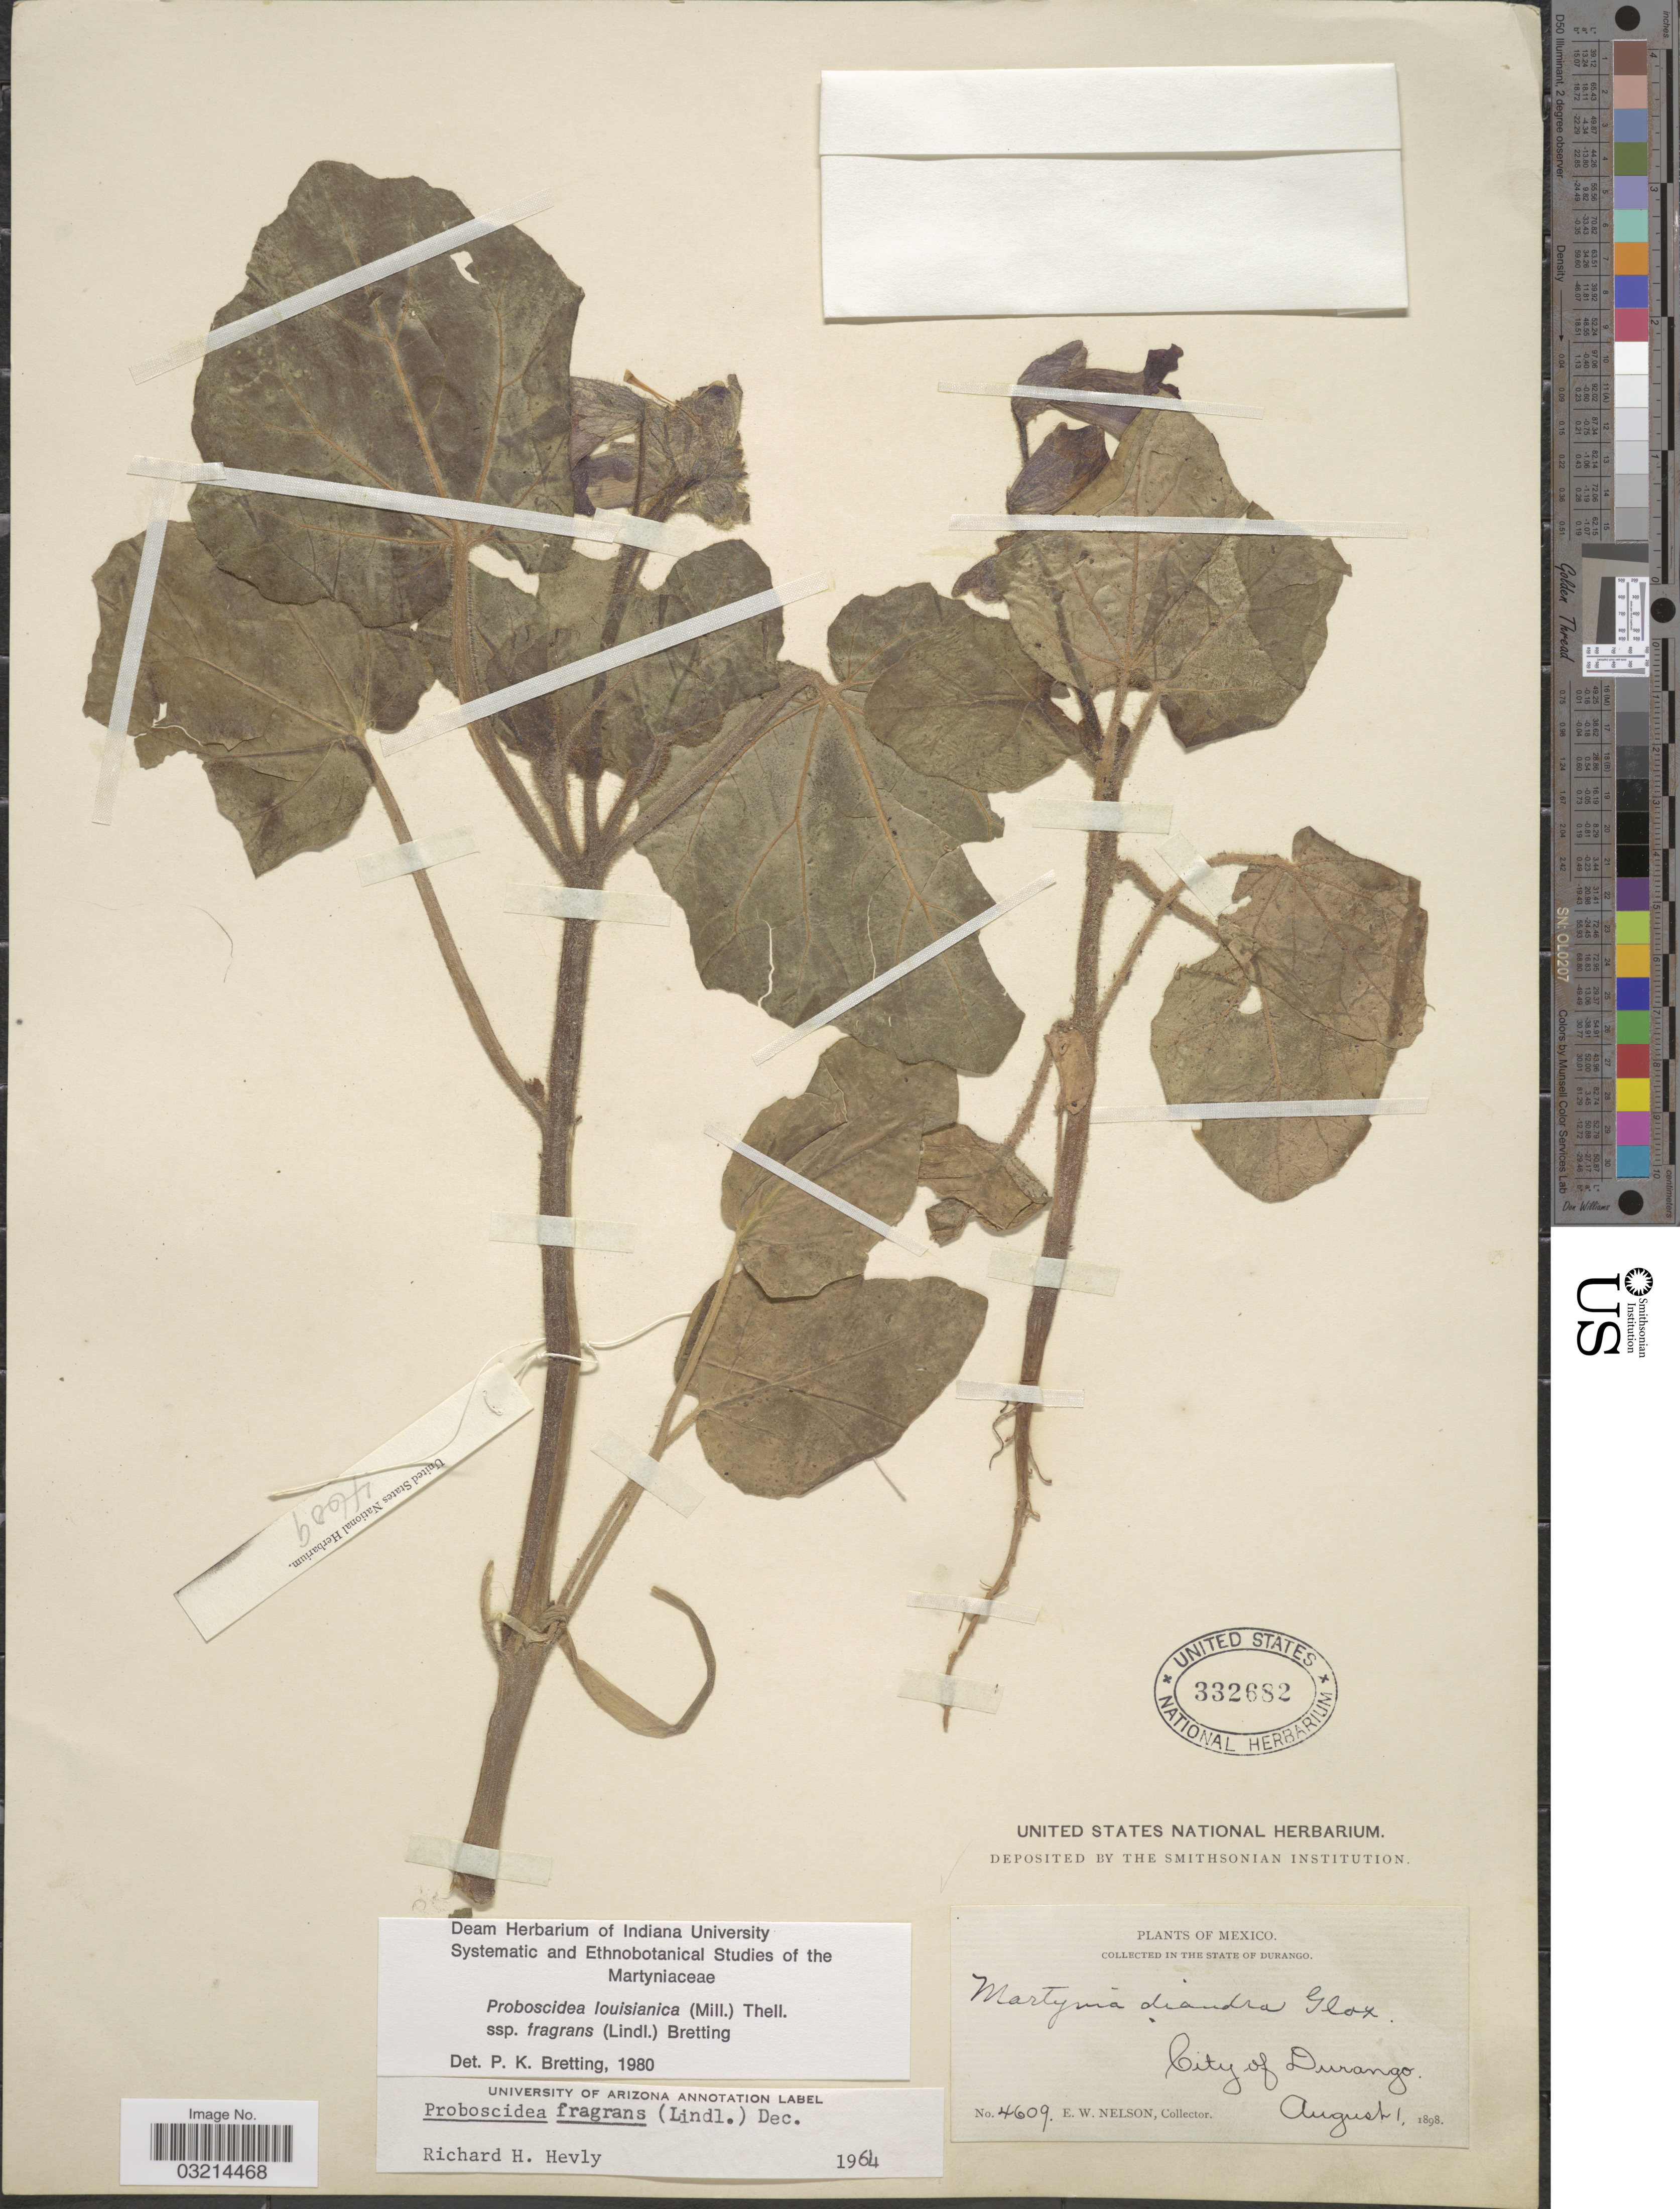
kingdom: Plantae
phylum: Tracheophyta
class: Magnoliopsida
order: Lamiales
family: Martyniaceae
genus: Proboscidea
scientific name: Proboscidea louisianica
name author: Thell.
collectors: E. W. Nelson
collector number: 4609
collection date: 1898-08-01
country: Mexico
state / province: Durango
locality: City of Durango.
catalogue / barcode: US 332682